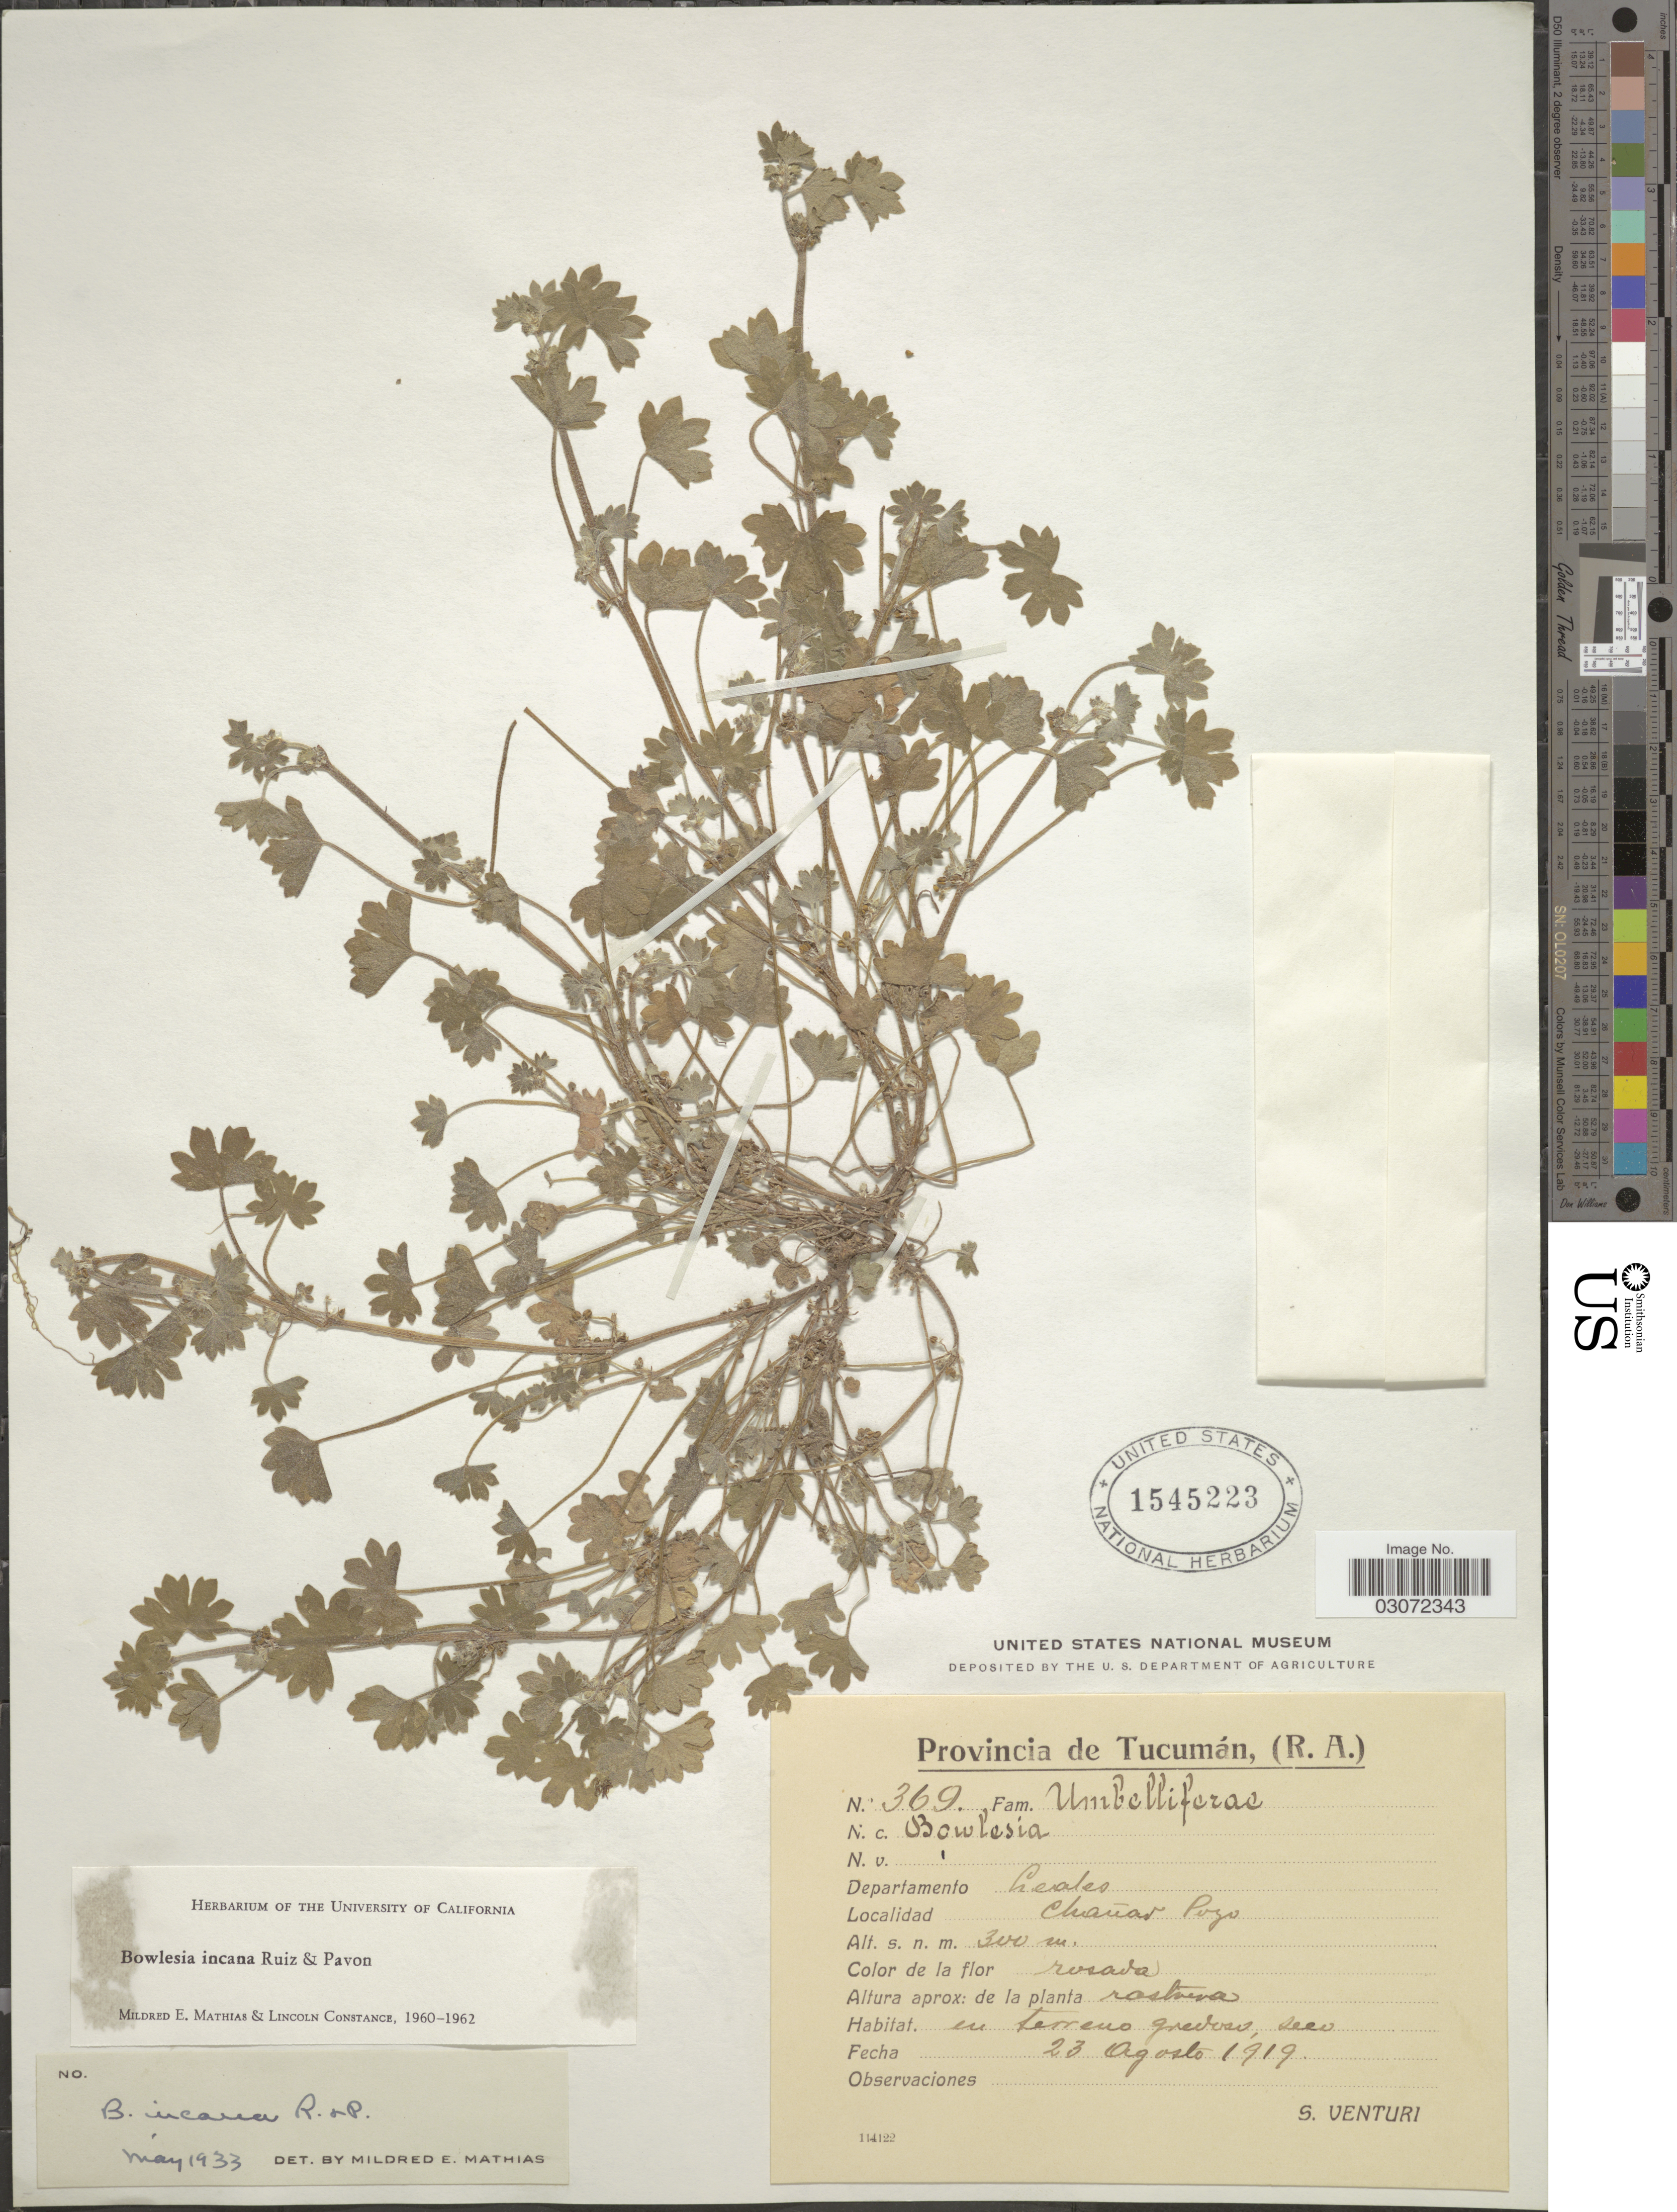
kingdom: Plantae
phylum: Tracheophyta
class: Magnoliopsida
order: Apiales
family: Apiaceae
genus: Bowlesia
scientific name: Bowlesia incana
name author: Ruiz & Pav.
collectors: S. Venturi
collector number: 369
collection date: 1919-08-23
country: Argentina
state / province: Tucuman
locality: Departamento Leales. Chañar Pozo.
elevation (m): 300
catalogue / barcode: US 1545223